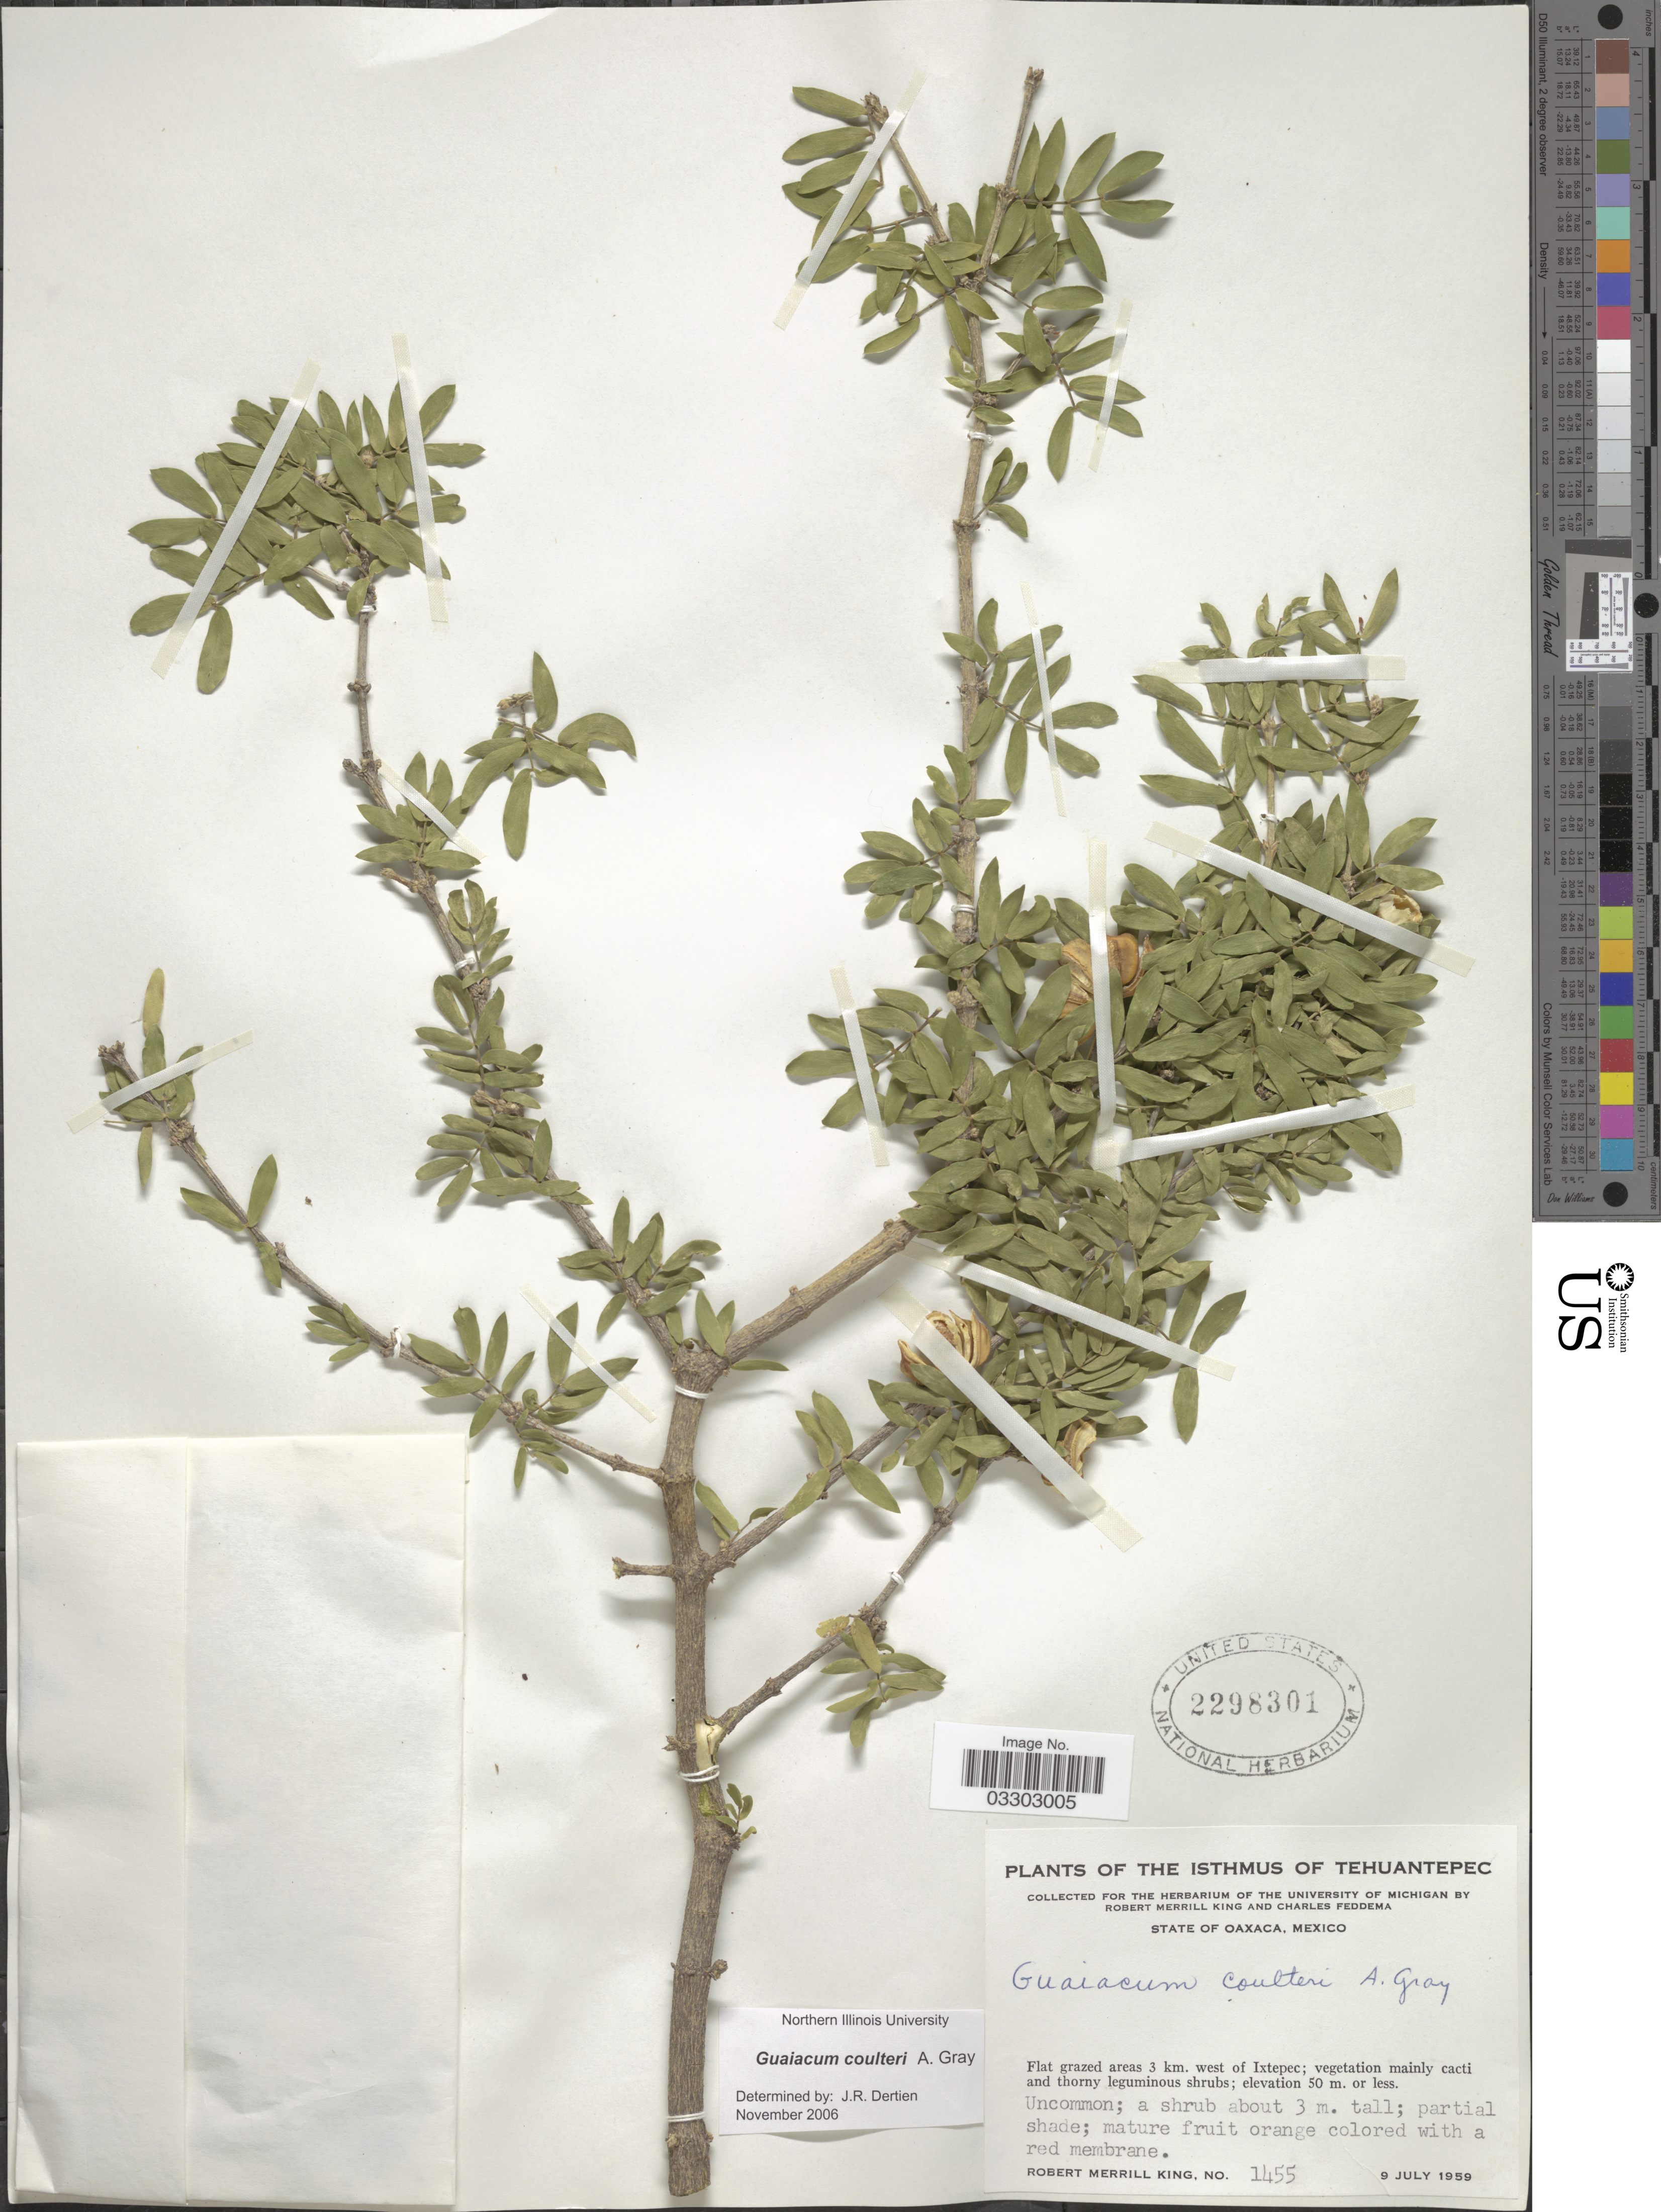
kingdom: Plantae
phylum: Tracheophyta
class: Magnoliopsida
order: Zygophyllales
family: Zygophyllaceae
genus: Guaiacum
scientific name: Guaiacum coulteri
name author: A. Gray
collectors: R. M. King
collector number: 1455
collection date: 1959-07-09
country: Mexico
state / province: Oaxaca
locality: The Isthmus of Tehuantepec. Flat grazed areas 3 km. west of Ixtepec.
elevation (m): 50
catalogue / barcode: US 2298301